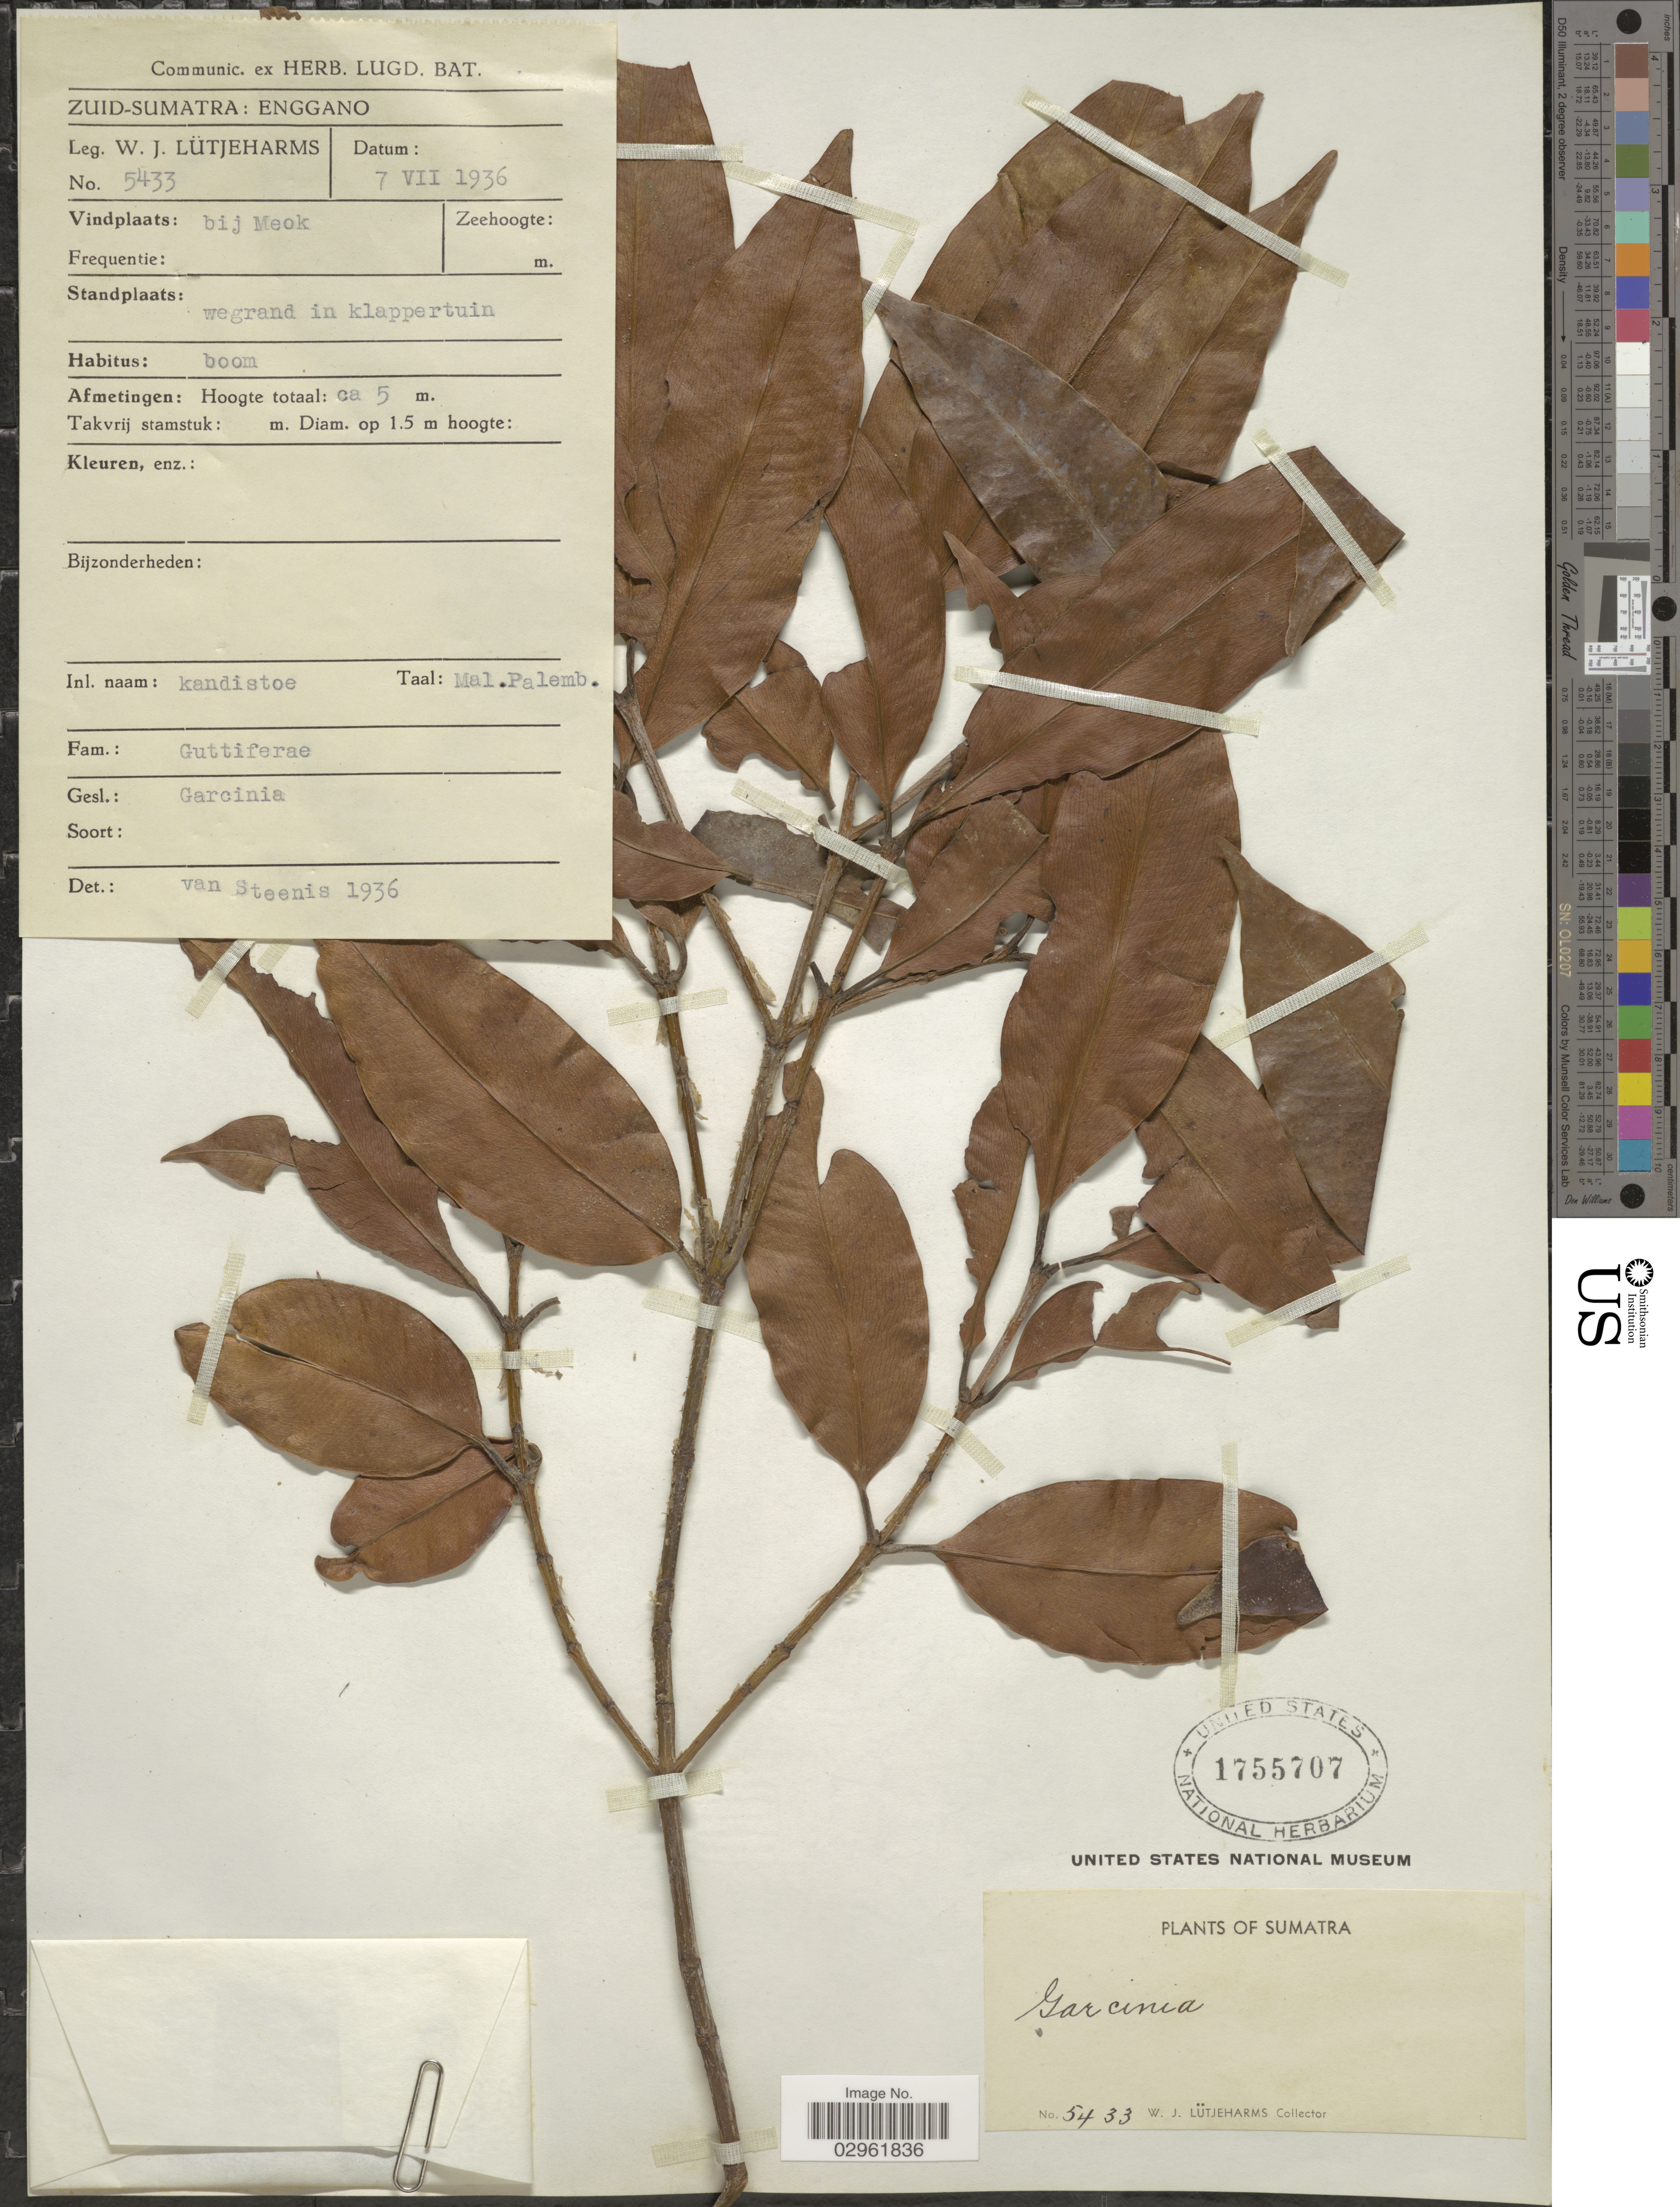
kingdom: Plantae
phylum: Tracheophyta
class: Magnoliopsida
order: Malpighiales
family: Clusiaceae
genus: Garcinia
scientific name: Garcinia sp.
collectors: W. Lütjeharms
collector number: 5433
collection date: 1936-07-07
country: Indonesia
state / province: Sumatra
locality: Bij Meok, Zuid-Sumatra: Enggano.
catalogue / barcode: US 1755707